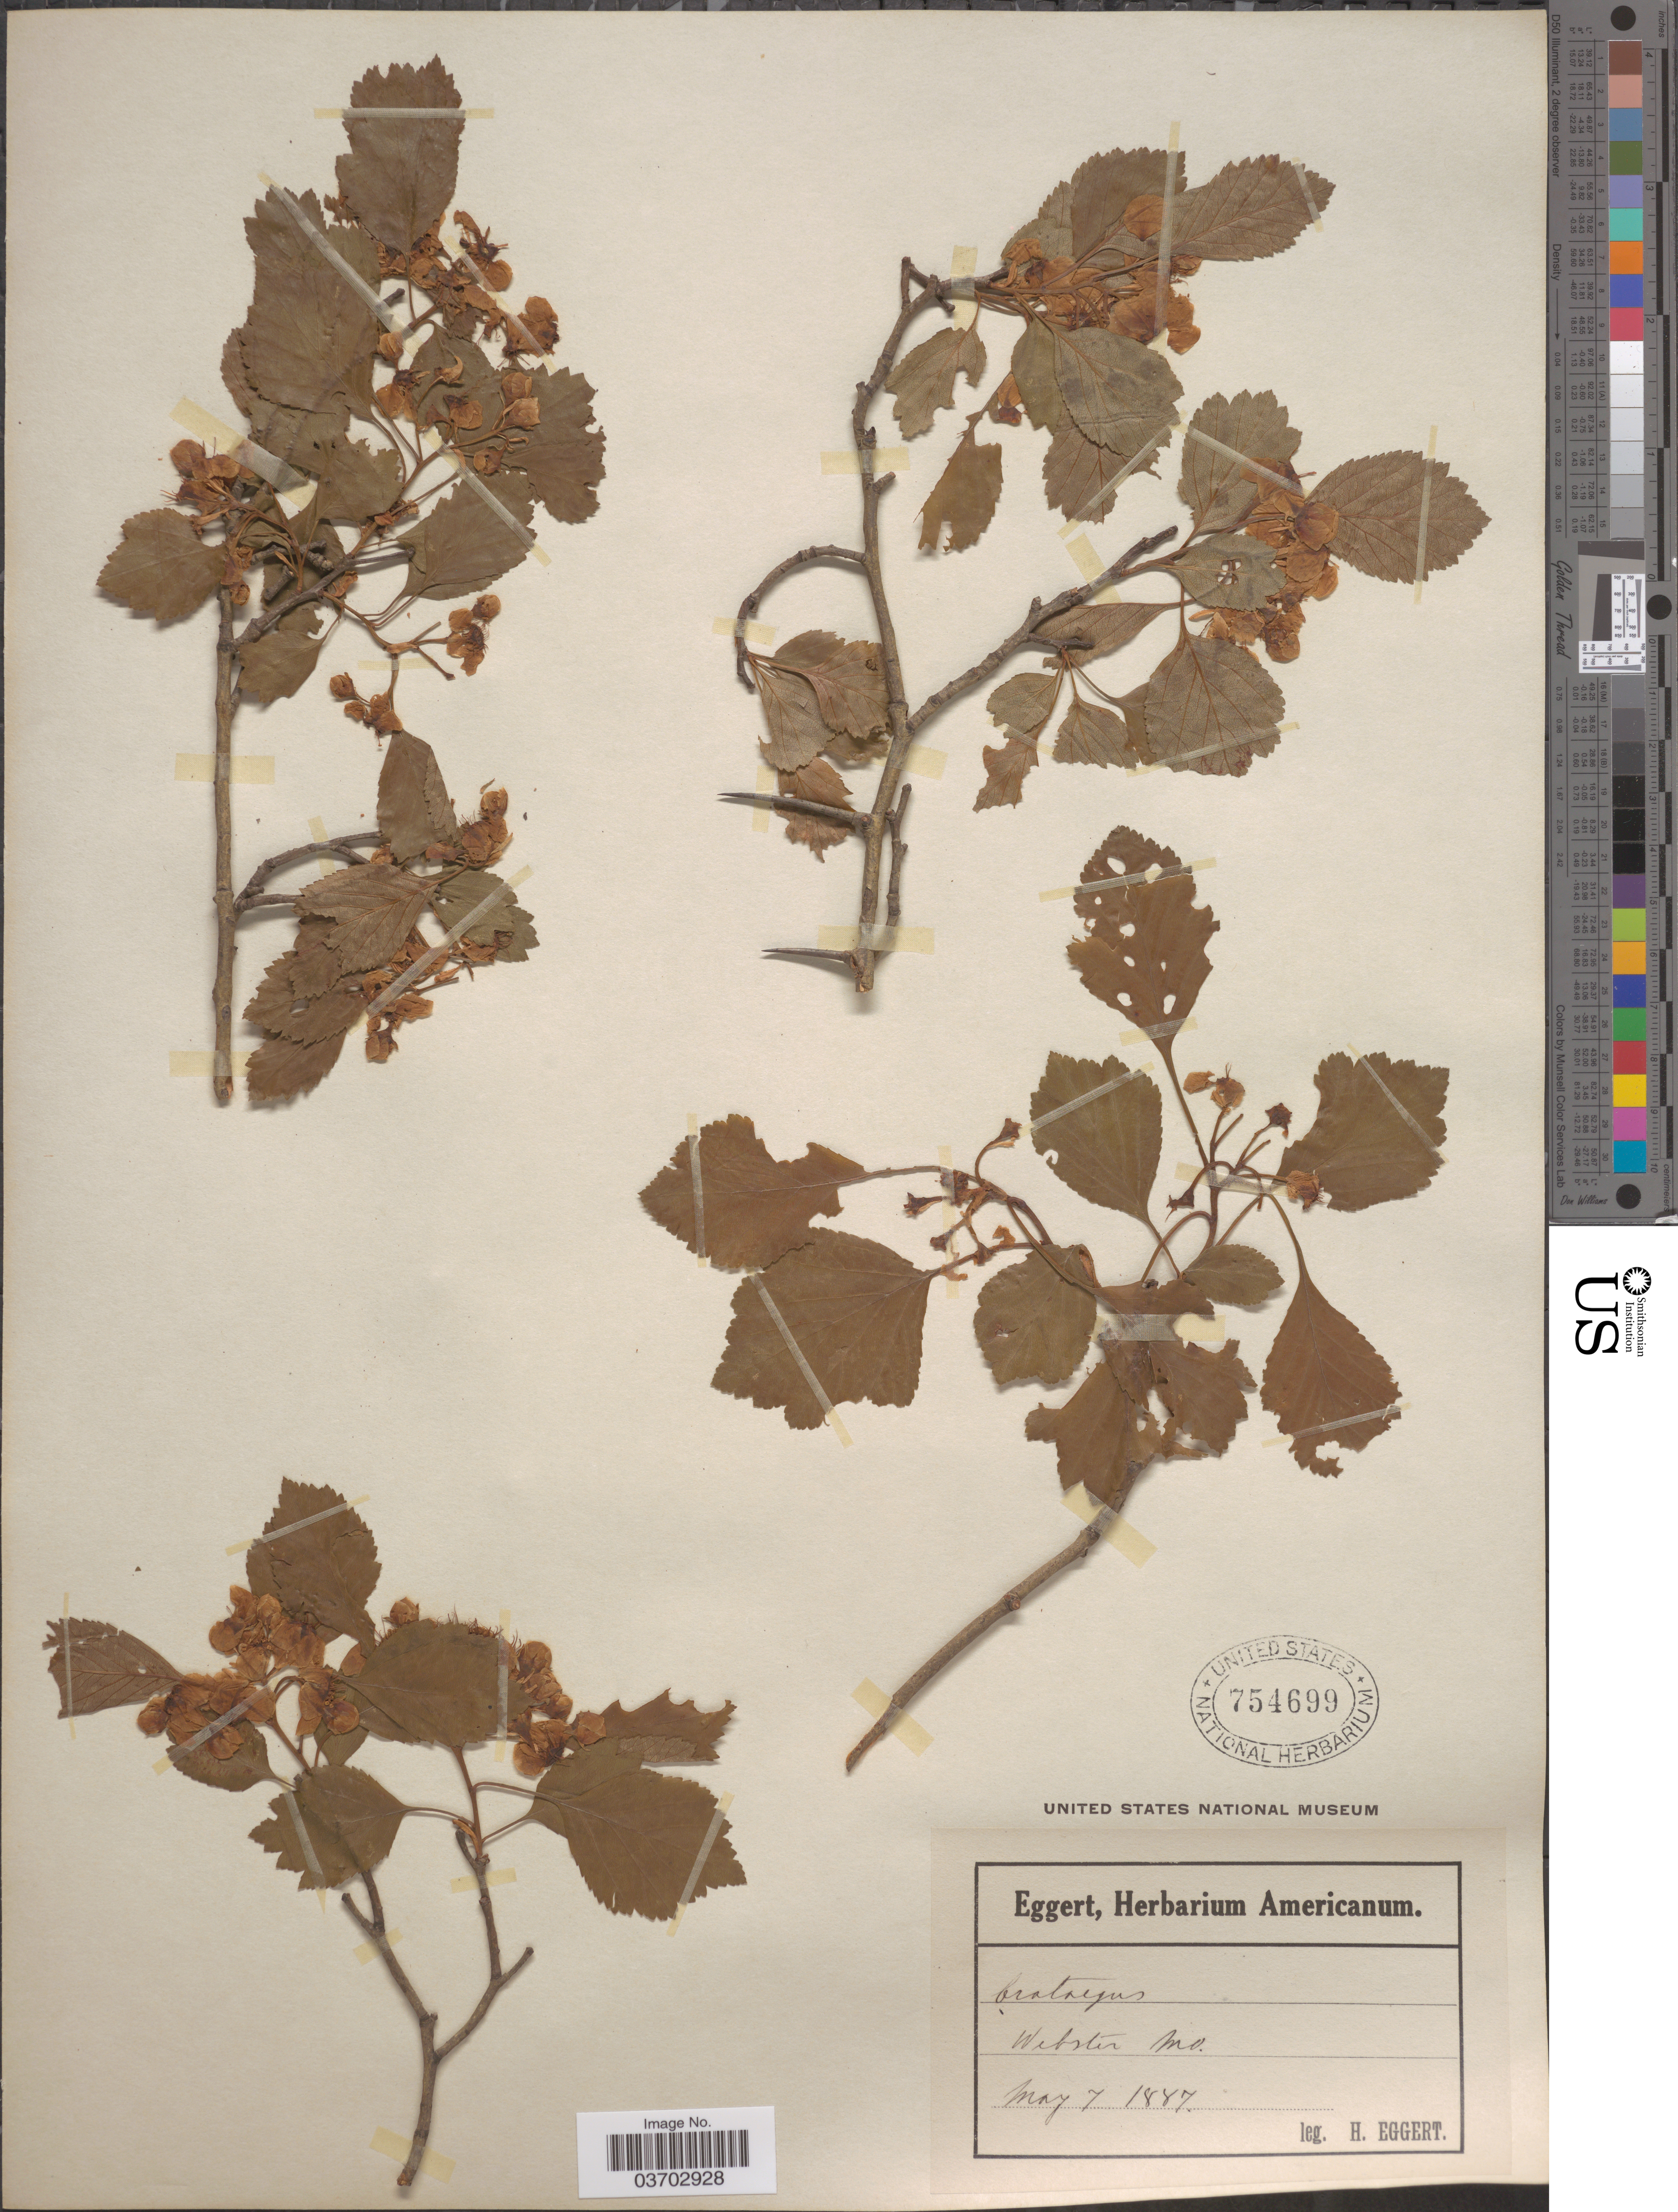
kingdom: Plantae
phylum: Tracheophyta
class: Magnoliopsida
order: Rosales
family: Rosaceae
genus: Crataegus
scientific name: Crataegus sp.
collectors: H. Eggert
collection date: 1887-05-07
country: United States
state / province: Missouri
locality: Webster.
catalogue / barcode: US 754699